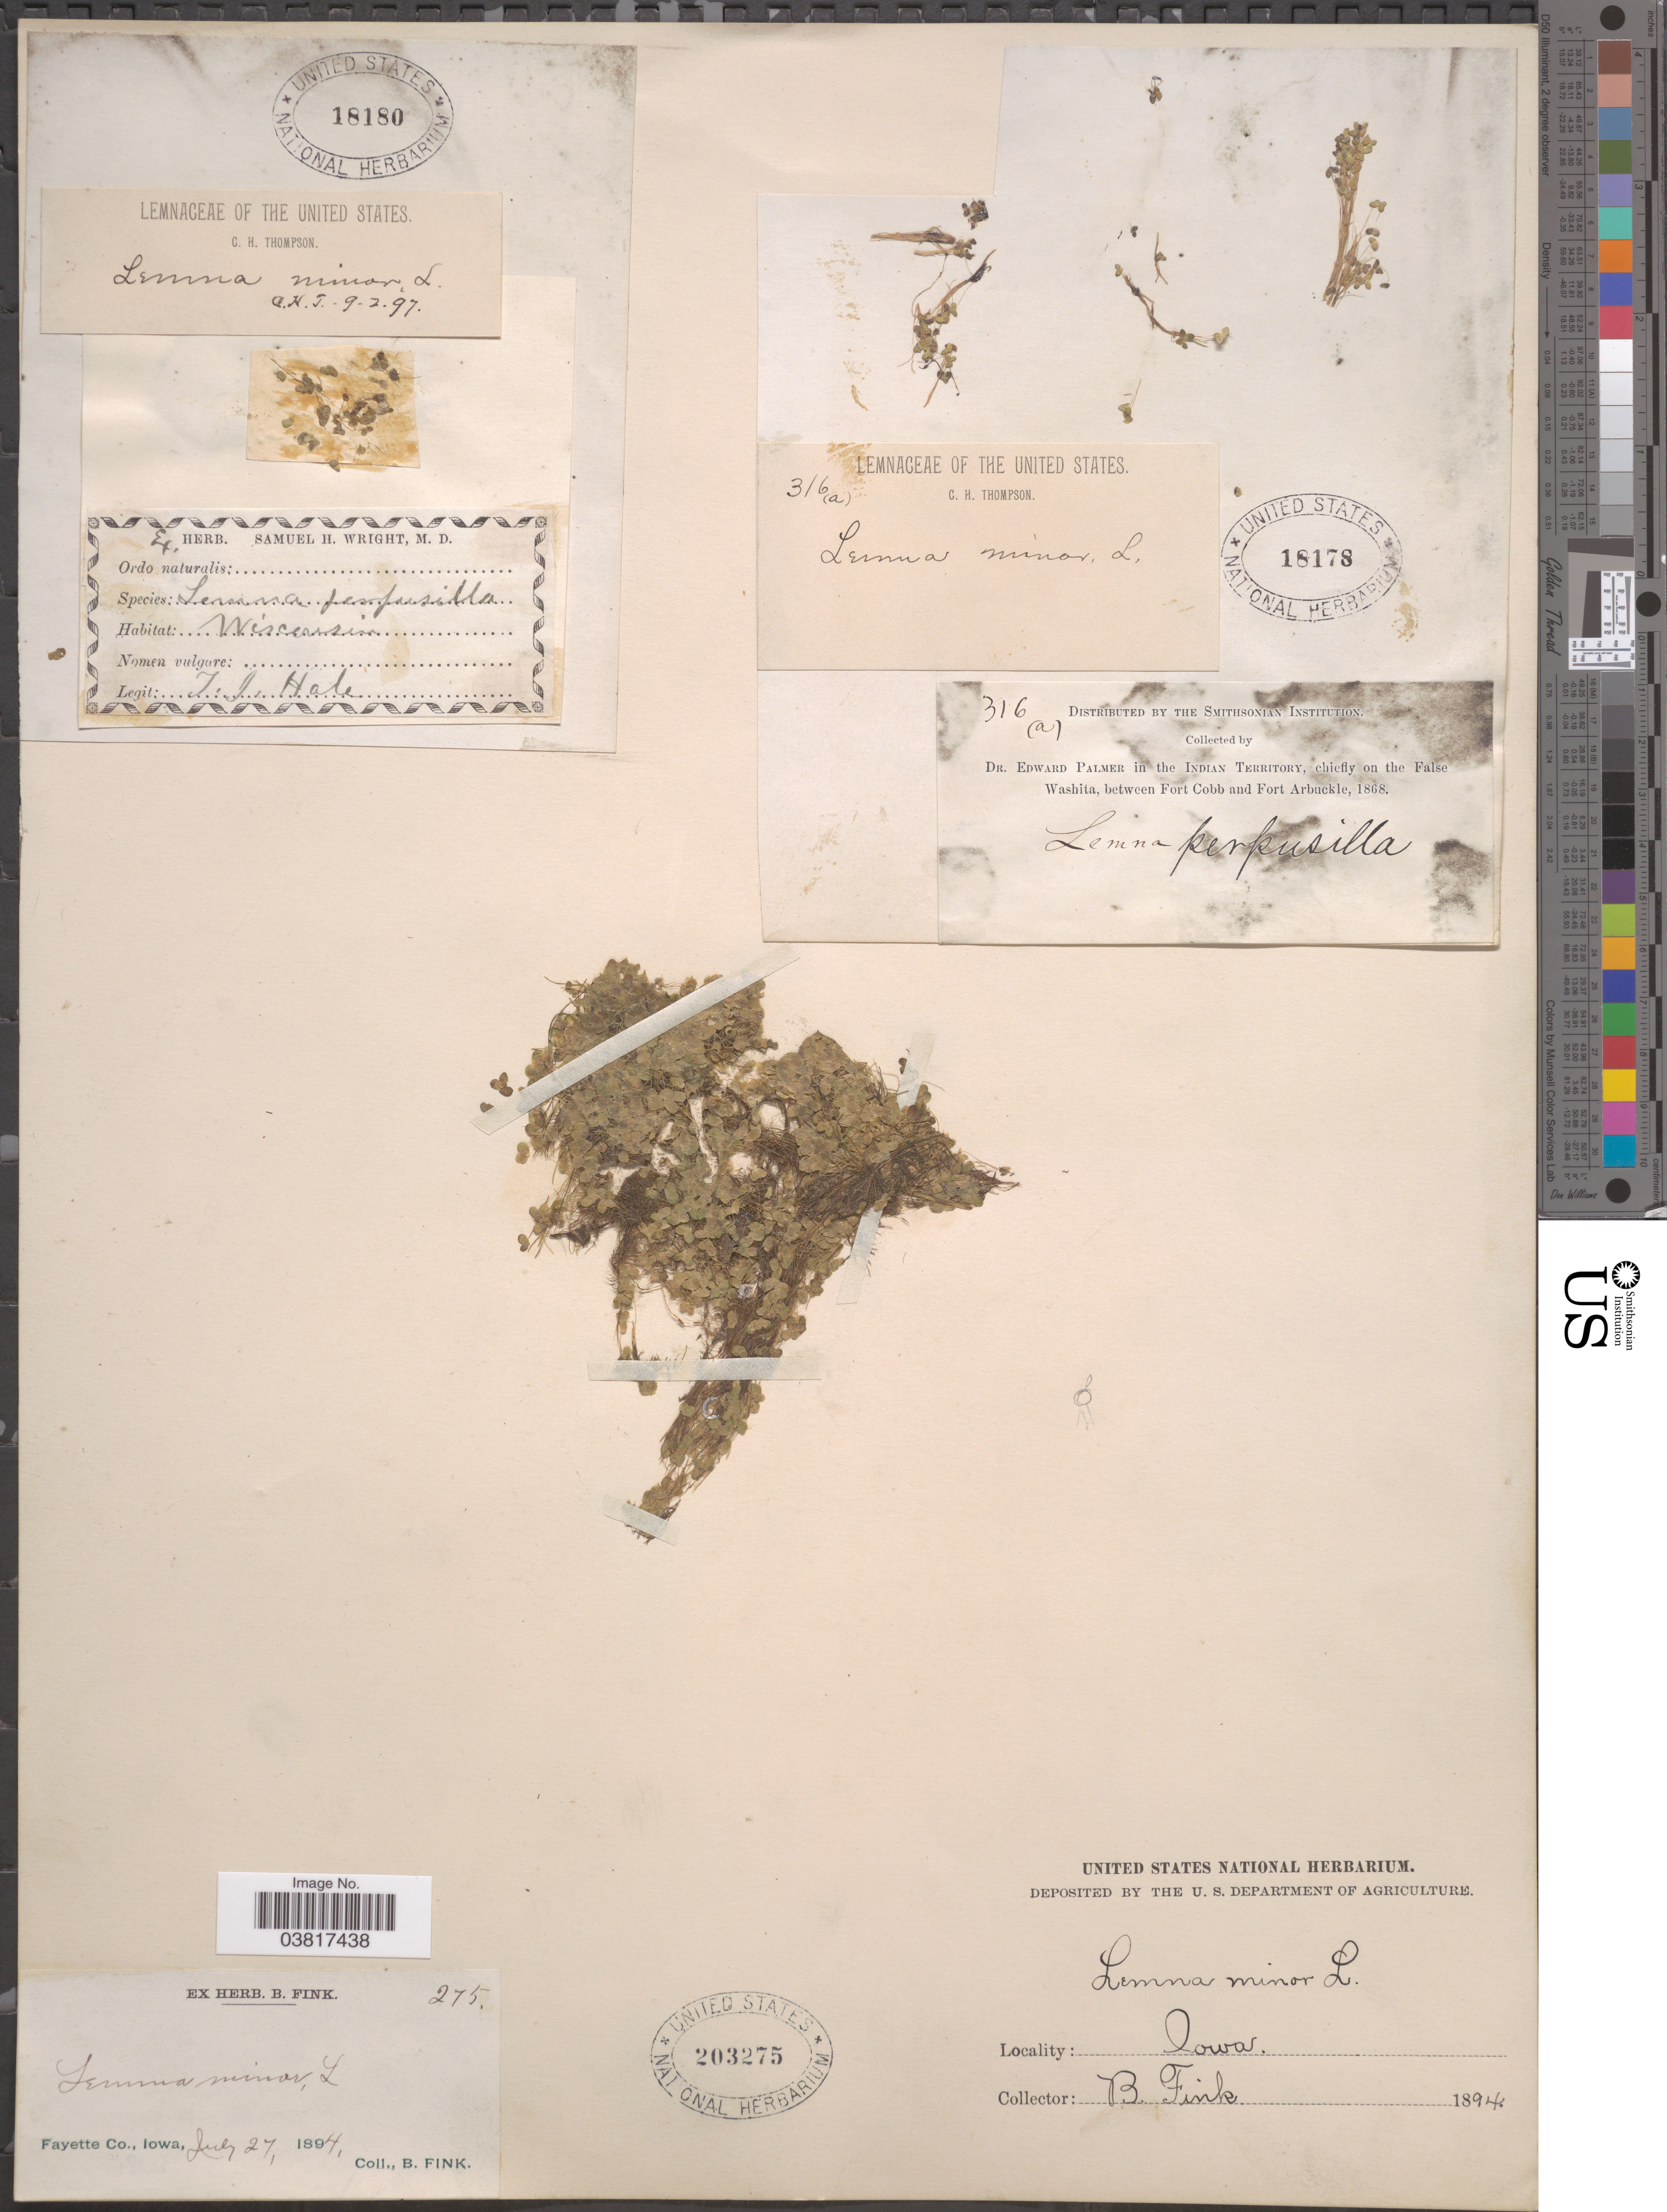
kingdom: Plantae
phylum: Tracheophyta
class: Liliopsida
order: Alismatales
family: Araceae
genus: Lemna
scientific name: Lemna minor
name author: L.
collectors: T. Hale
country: United States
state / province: Wisconsin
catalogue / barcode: US 18180-3